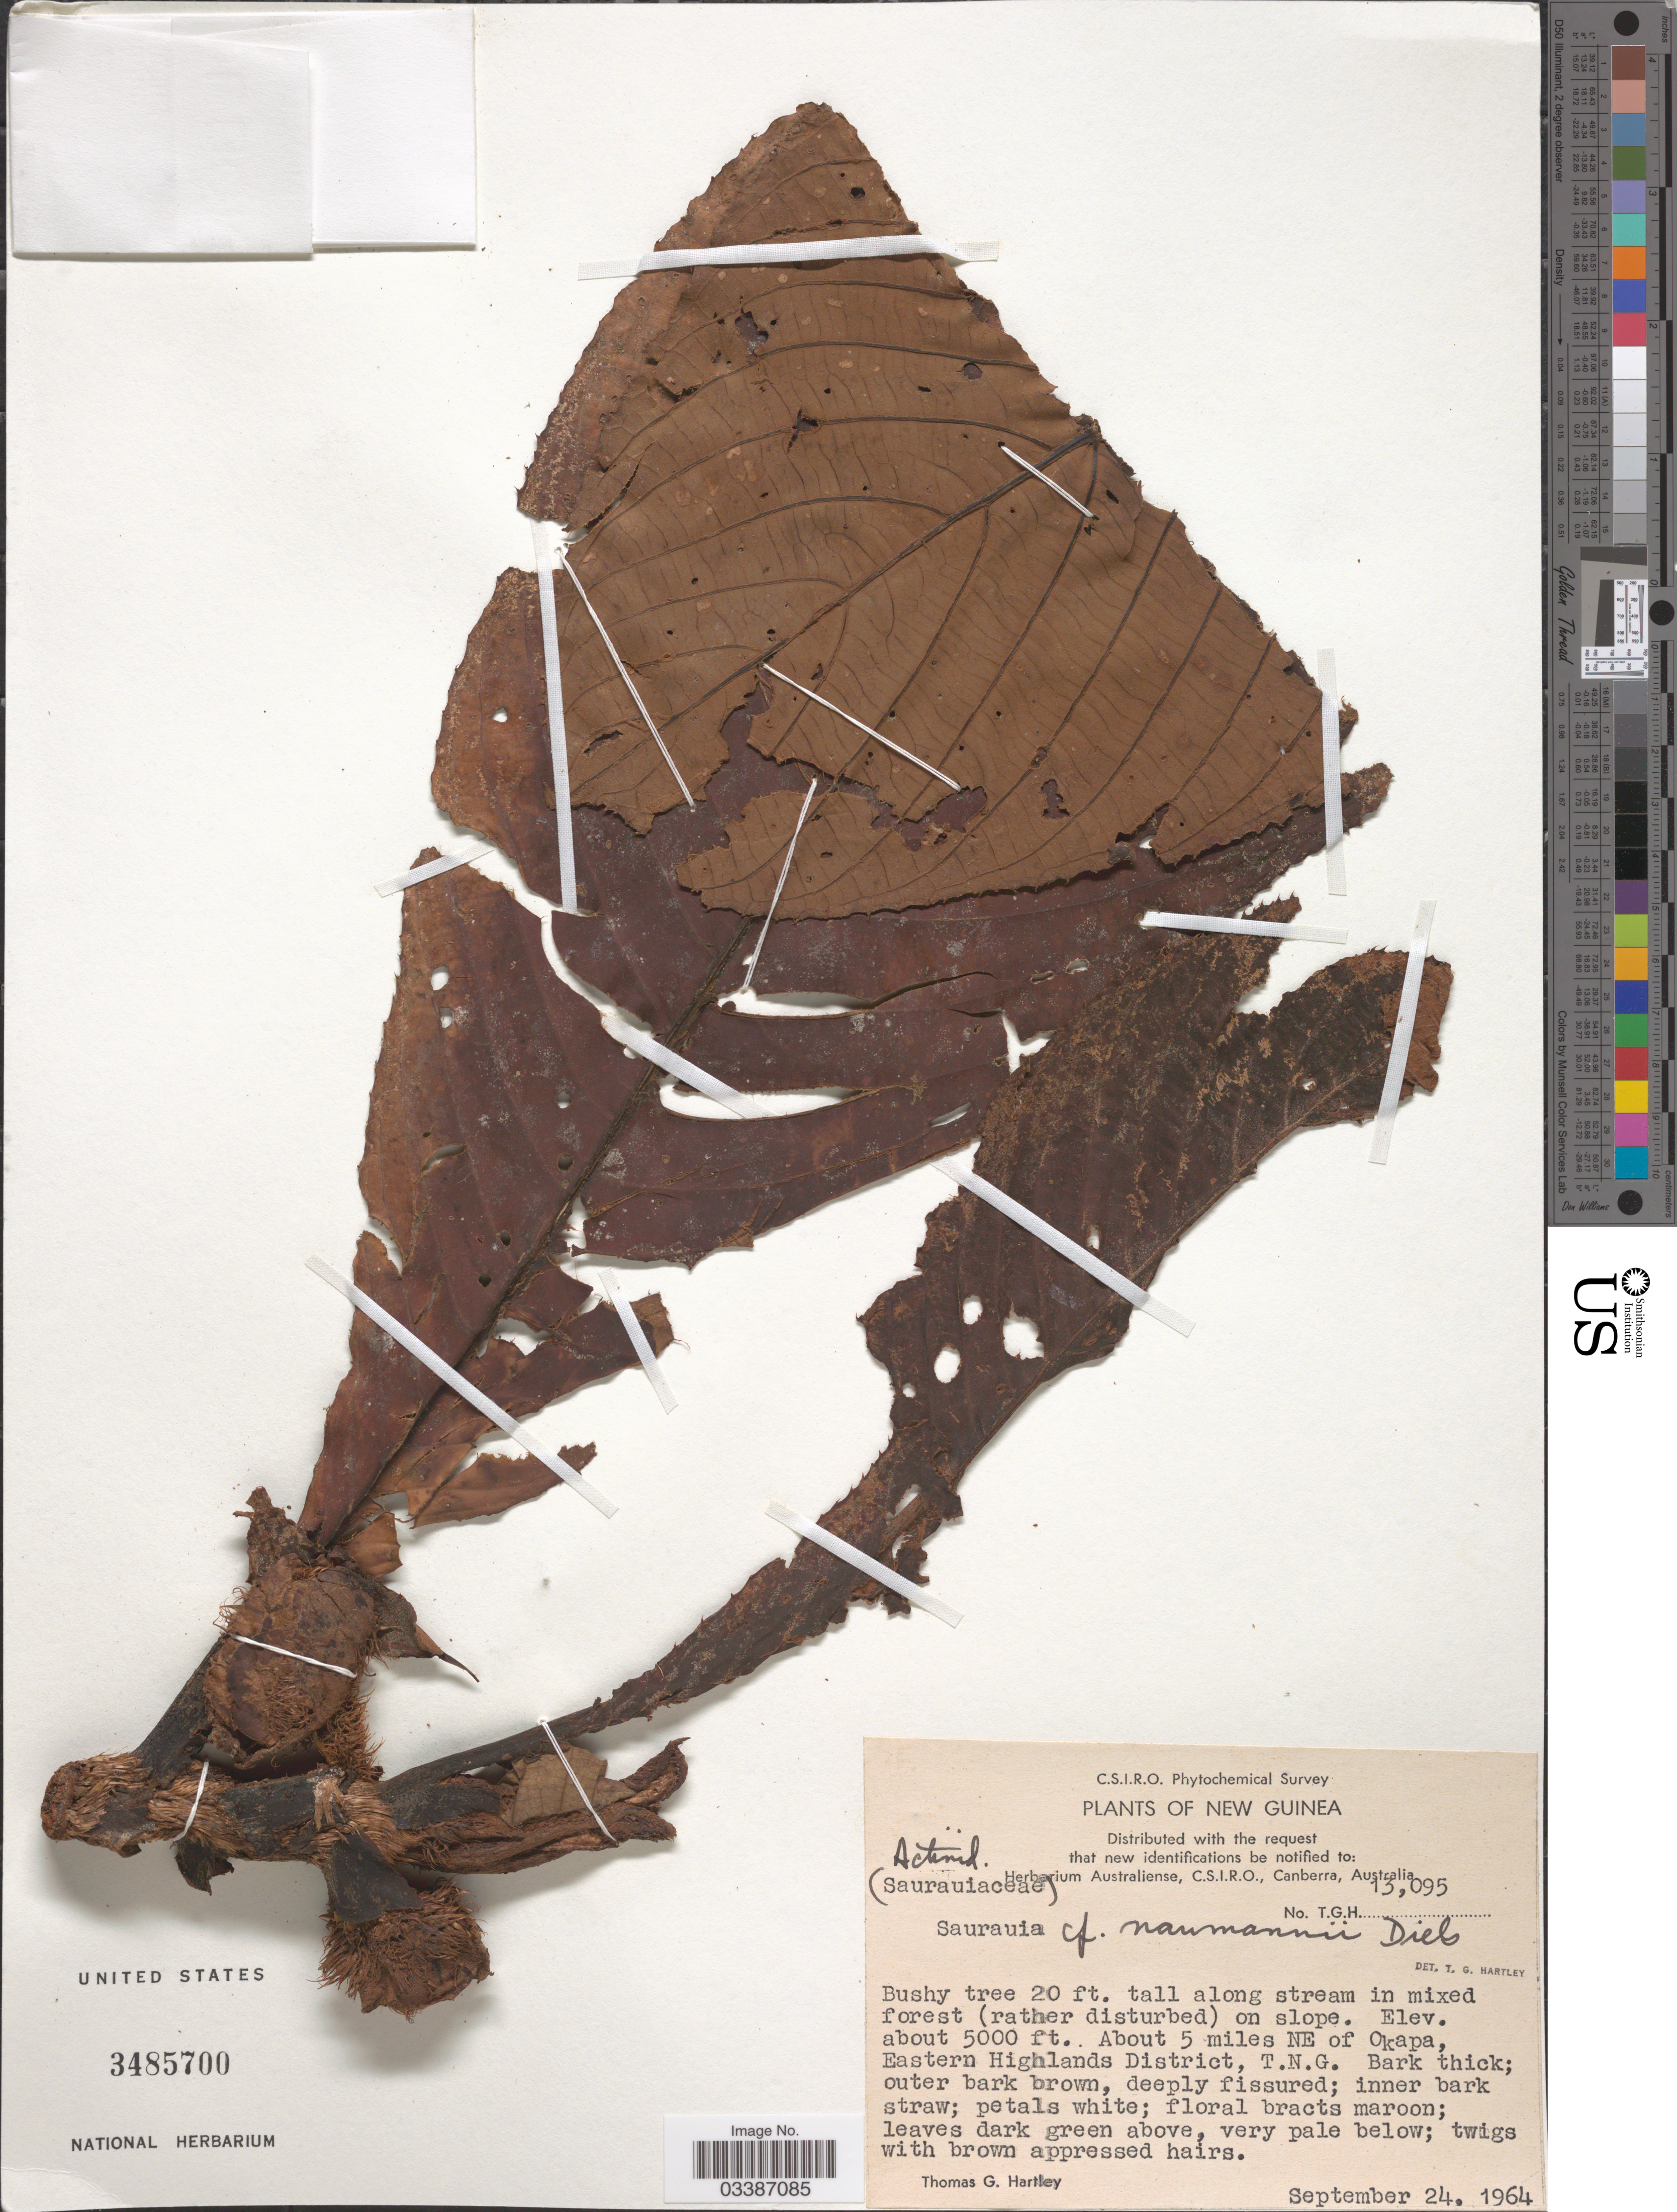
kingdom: Plantae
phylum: Tracheophyta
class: Magnoliopsida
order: Ericales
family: Actinidiaceae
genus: Saurauia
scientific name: Saurauia naumannii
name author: Diels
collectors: T. Hartley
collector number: TGH13095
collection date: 1964-09-24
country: Papua New Guinea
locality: New Guinea. About 5 miles NE of Okapa, Eastern Highlands District, T.N.G.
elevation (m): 1524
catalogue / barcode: US 3485700